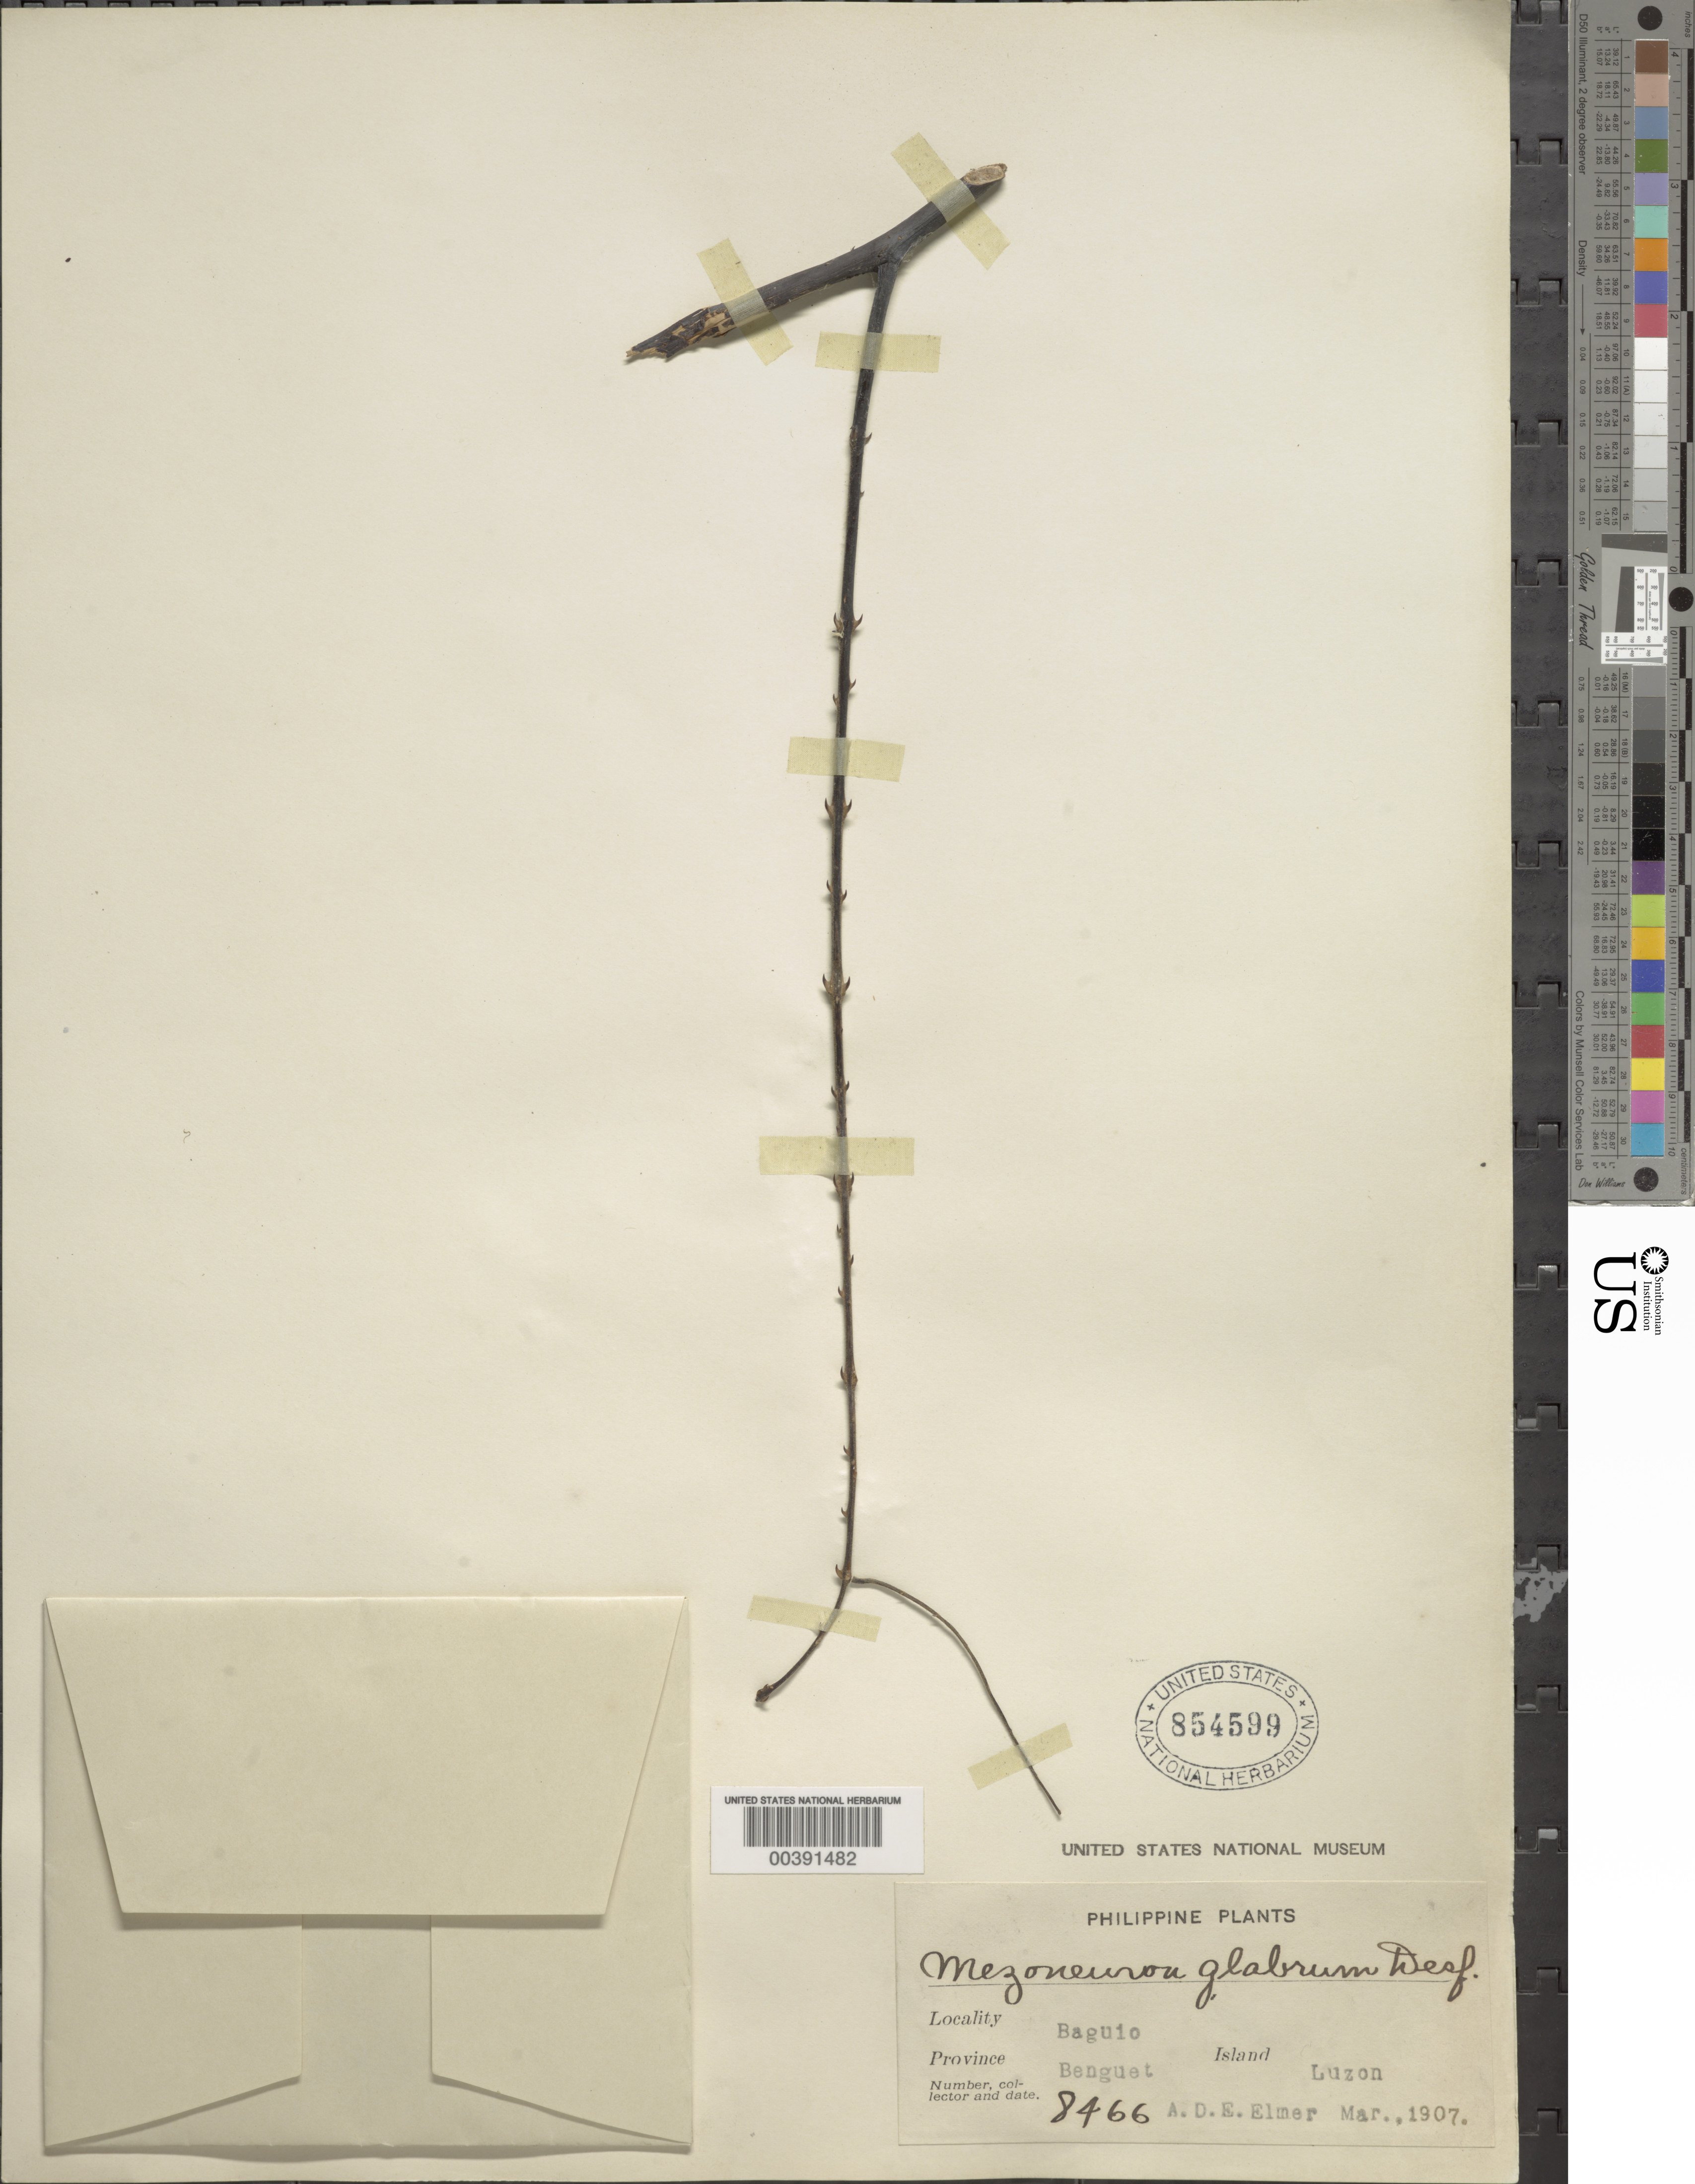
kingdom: Plantae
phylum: Tracheophyta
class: Magnoliopsida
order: Fabales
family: Fabaceae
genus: Mezoneuron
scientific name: Mezoneuron latisiliquum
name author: (Cav.) Merr.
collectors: A. D. E. Elmer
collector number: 8466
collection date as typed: Mar 1907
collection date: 1907-03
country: Philippines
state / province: Cordillera (Administrative Region)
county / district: Benguet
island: Luzon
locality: Baguio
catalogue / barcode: US 854599